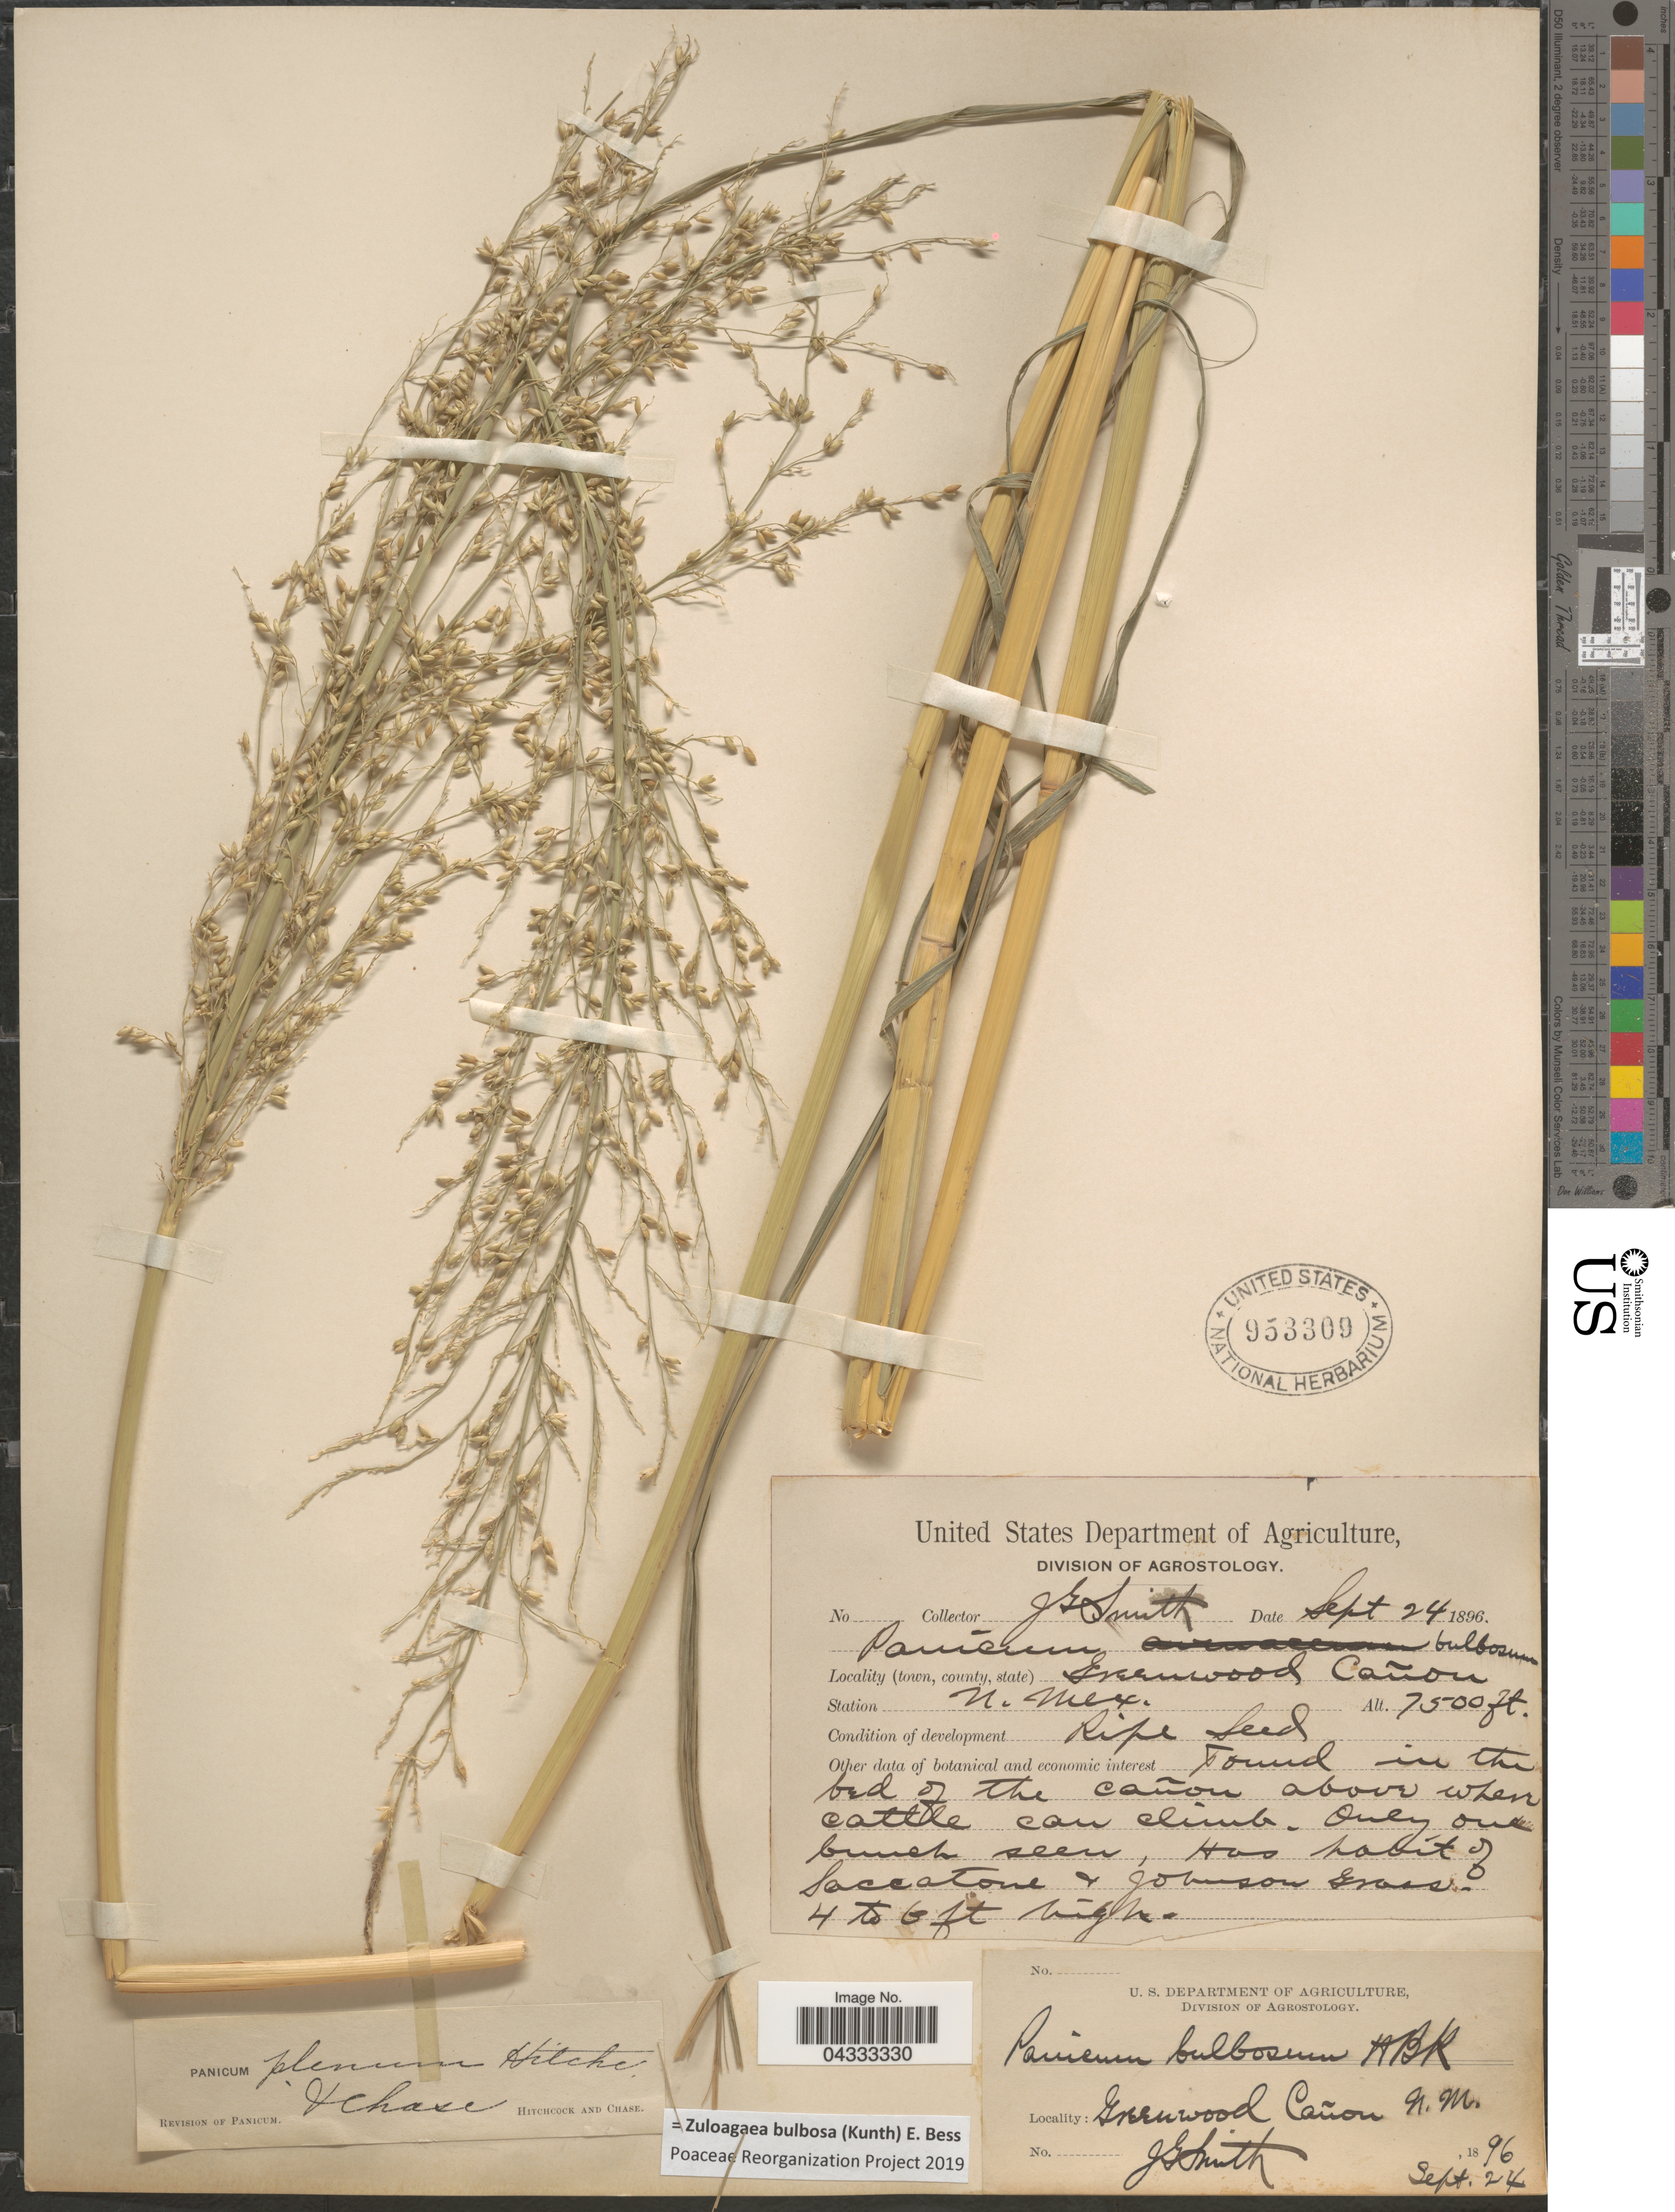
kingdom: Plantae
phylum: Tracheophyta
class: Liliopsida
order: Poales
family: Poaceae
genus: Zuloagaea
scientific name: Zuloagaea bulbosa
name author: (Kunth) E. Bess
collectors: J. G. Smith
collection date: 1896-09-24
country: United States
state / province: New Mexico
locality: Greenwood Cañon.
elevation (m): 2286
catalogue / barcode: US 953309